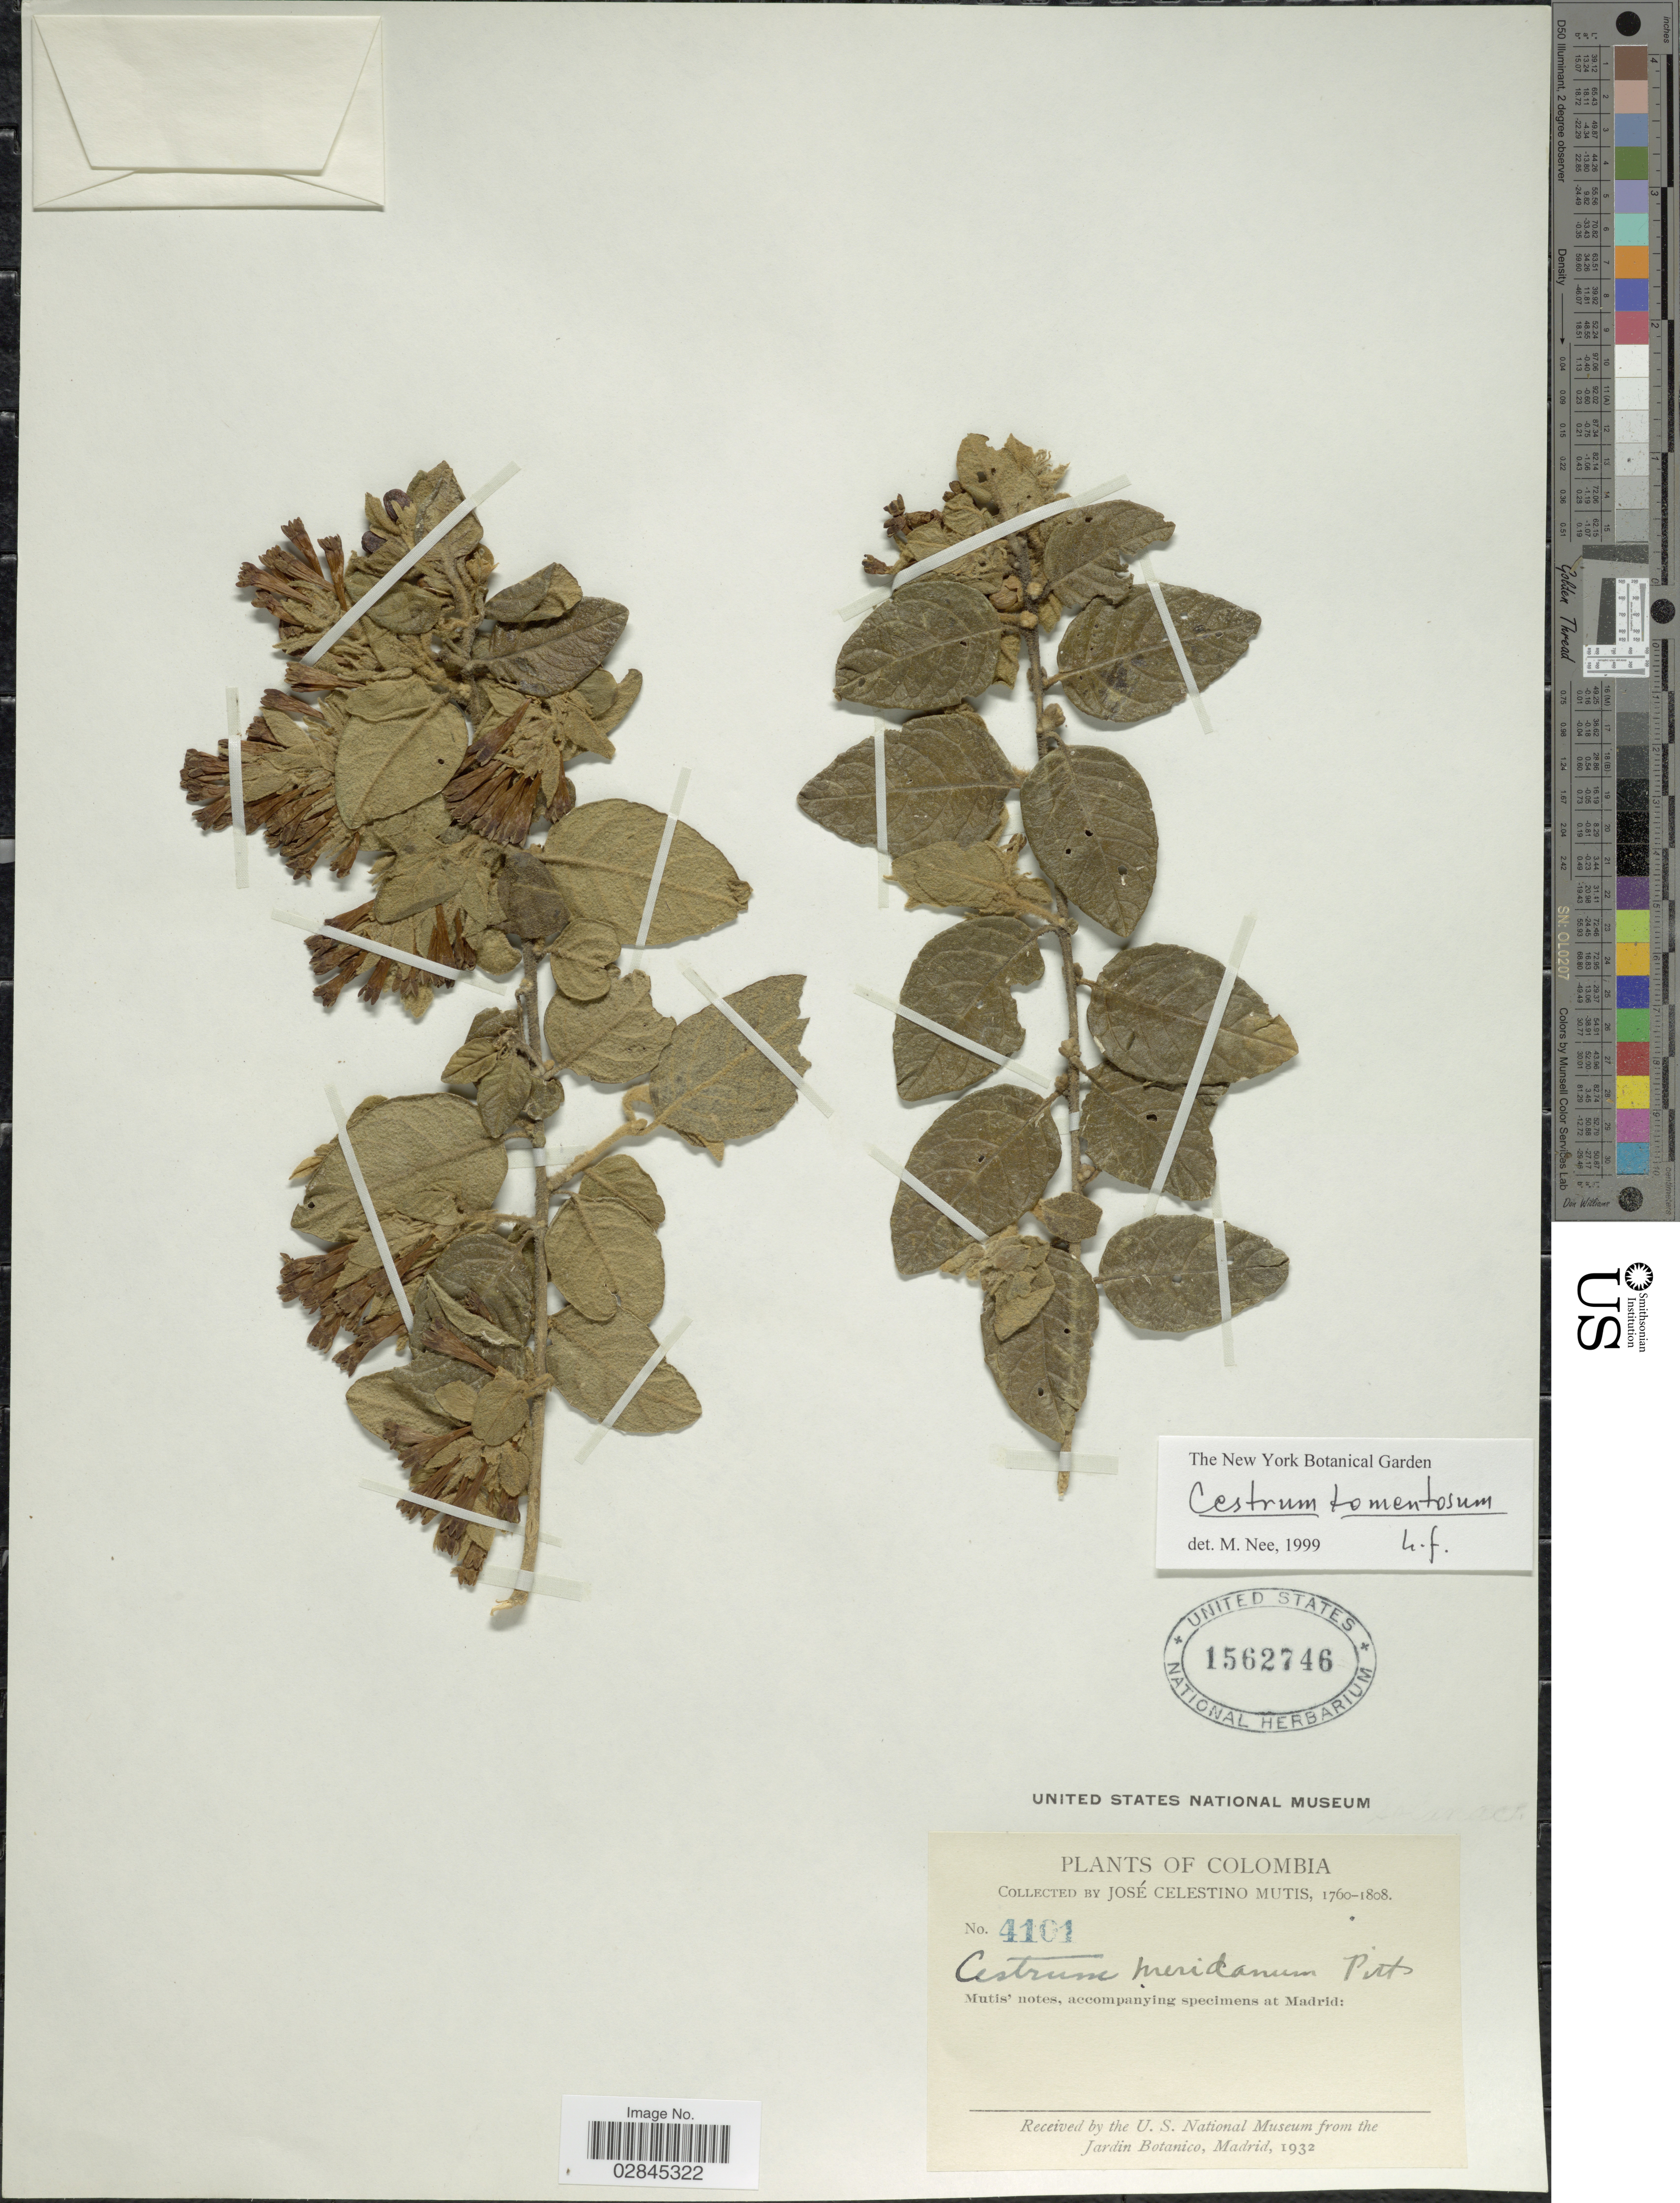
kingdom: Plantae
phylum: Tracheophyta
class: Magnoliopsida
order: Solanales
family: Solanaceae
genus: Cestrum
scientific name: Cestrum tomentosum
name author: L. f.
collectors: J. C. B. Mutis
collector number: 4101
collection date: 1760/1808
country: Colombia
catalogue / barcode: US 1562746